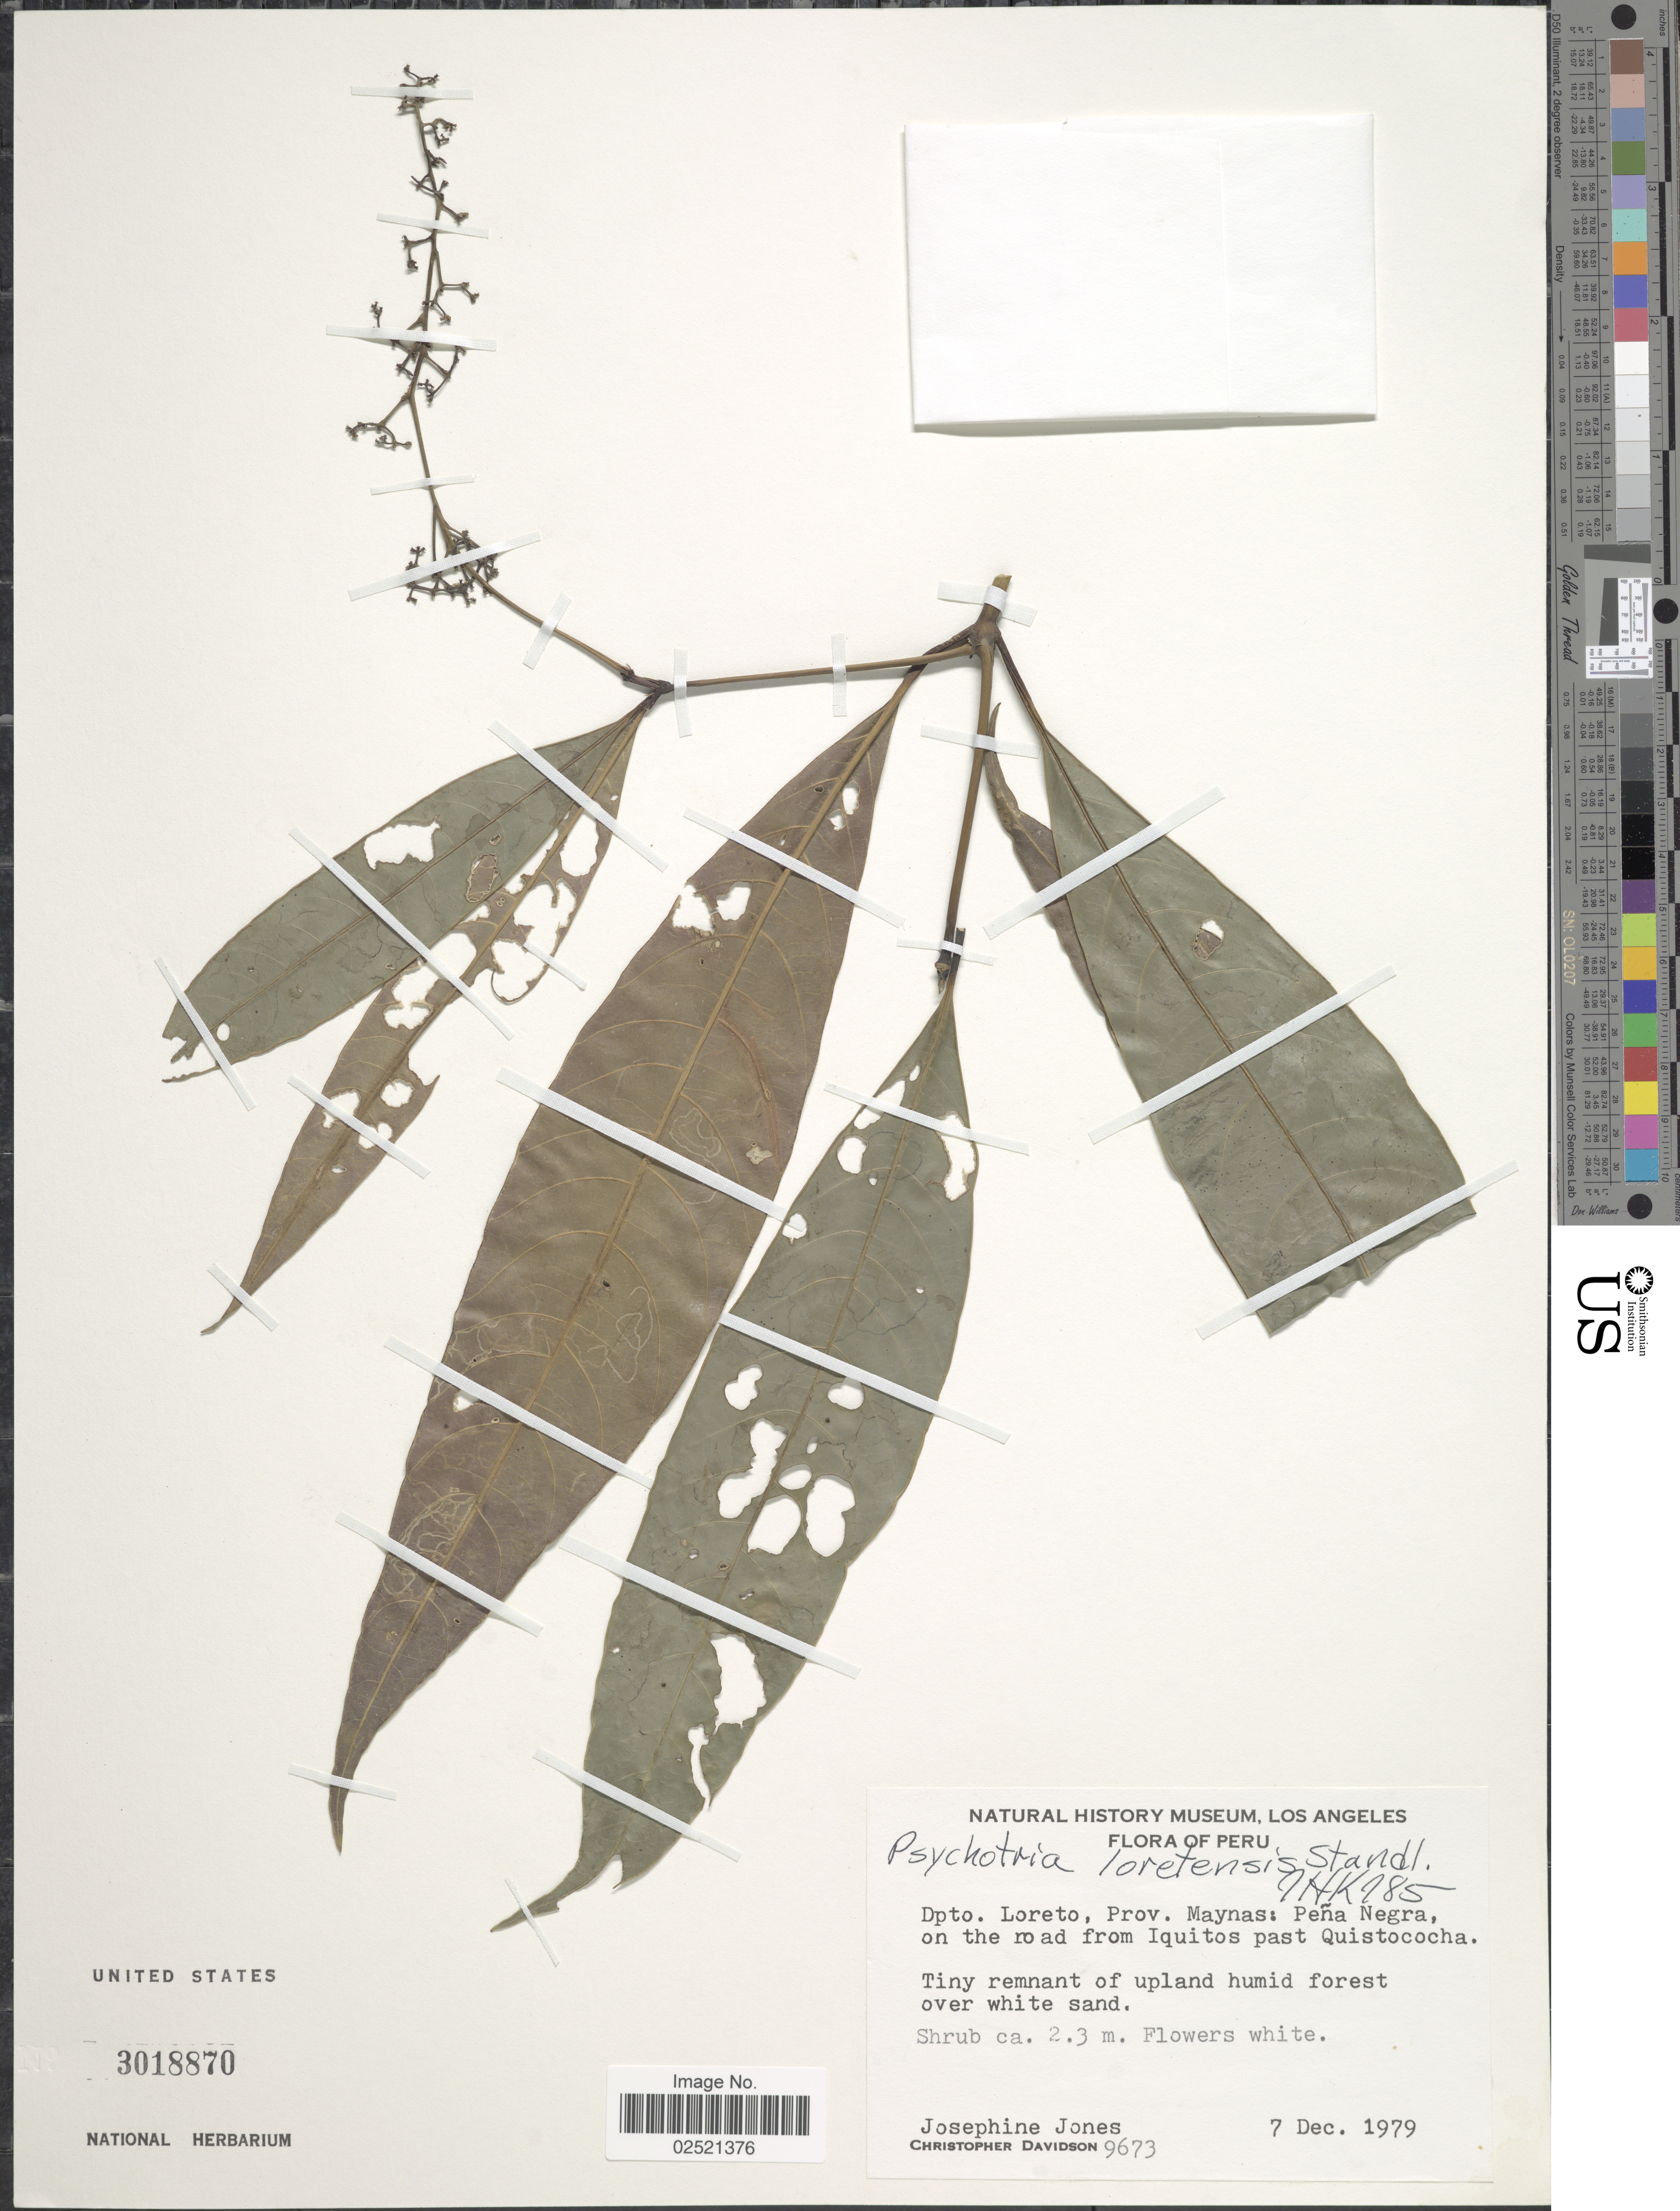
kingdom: Plantae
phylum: Tracheophyta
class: Magnoliopsida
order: Gentianales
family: Rubiaceae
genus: Psychotria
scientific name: Psychotria loretensis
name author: Standl.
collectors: J. Jones & C. Davidson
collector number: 9673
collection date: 1979-12-07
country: Peru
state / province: Loreto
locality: Prov. Maynas: Pena Negra, on the road from Iquitos past Quistococha.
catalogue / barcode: US 3018870